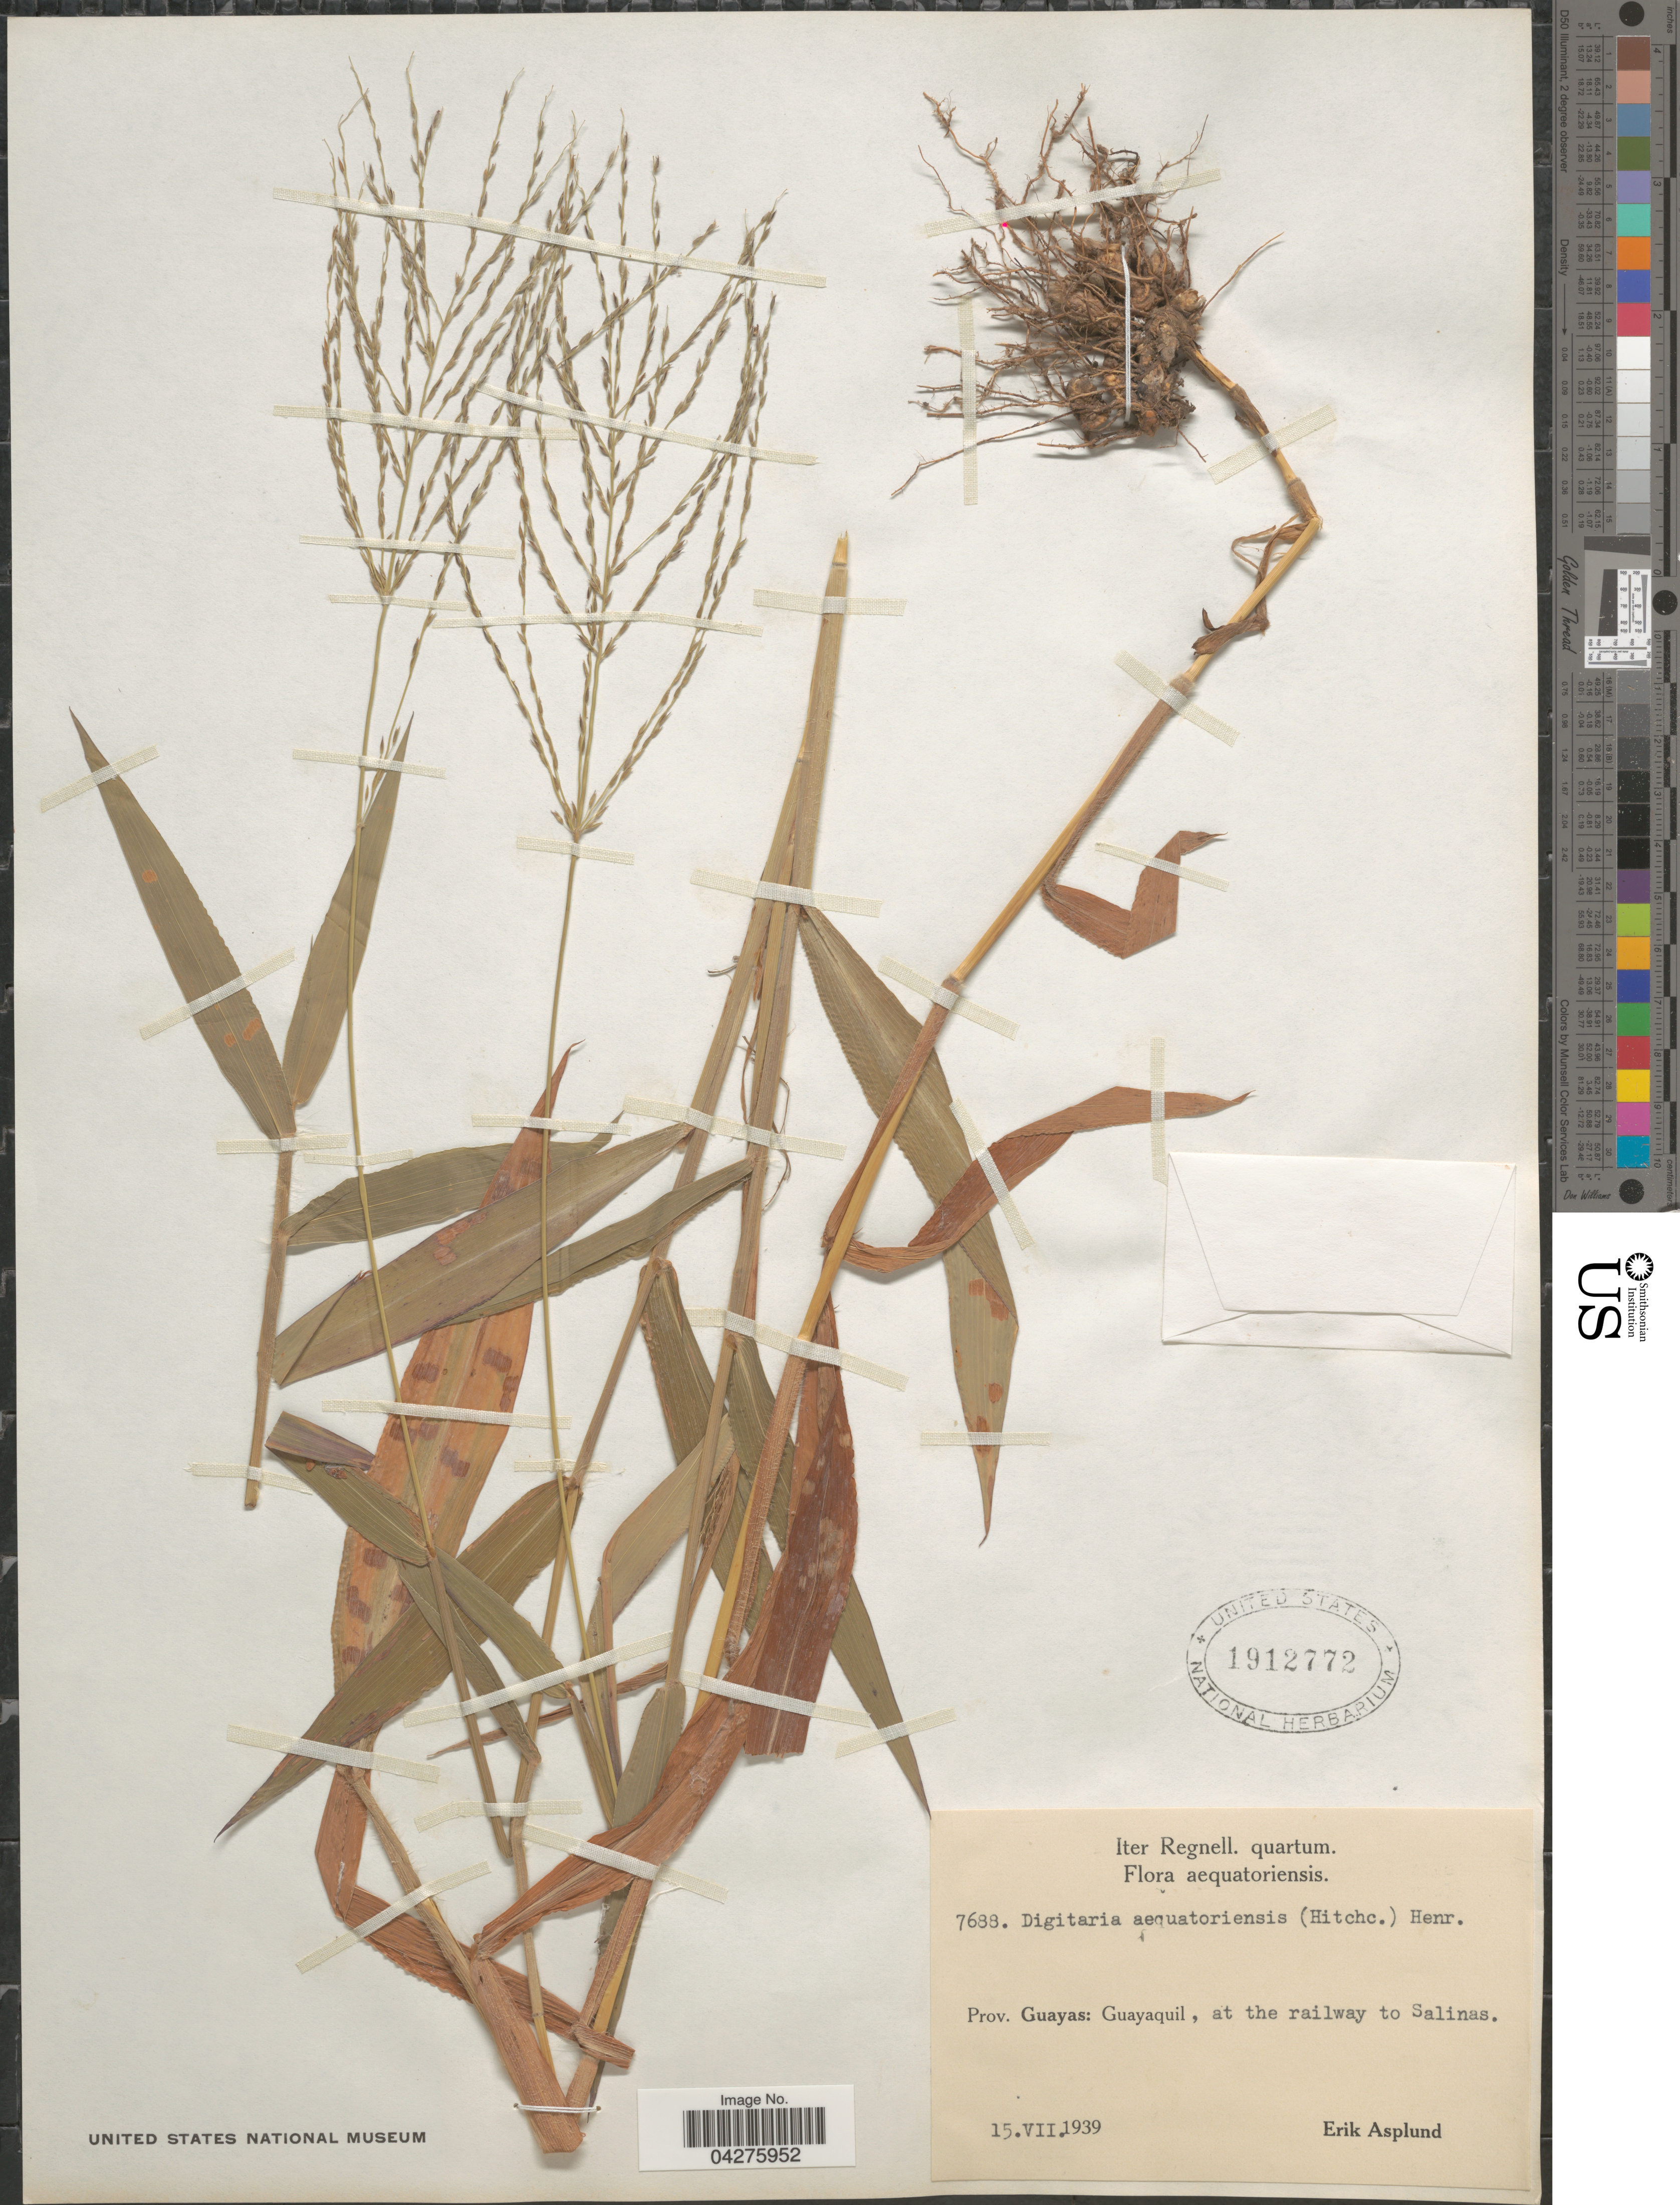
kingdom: Plantae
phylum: Tracheophyta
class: Liliopsida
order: Poales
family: Poaceae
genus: Digitaria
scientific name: Digitaria aequatoriensis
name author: (Hitchc.) Henr.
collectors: E. Asplund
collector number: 7688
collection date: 1939-07-15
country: Ecuador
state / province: Guayas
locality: Iter Regnell. quartum. Guayaquil, at the railway to Salinas.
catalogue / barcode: US 1912772